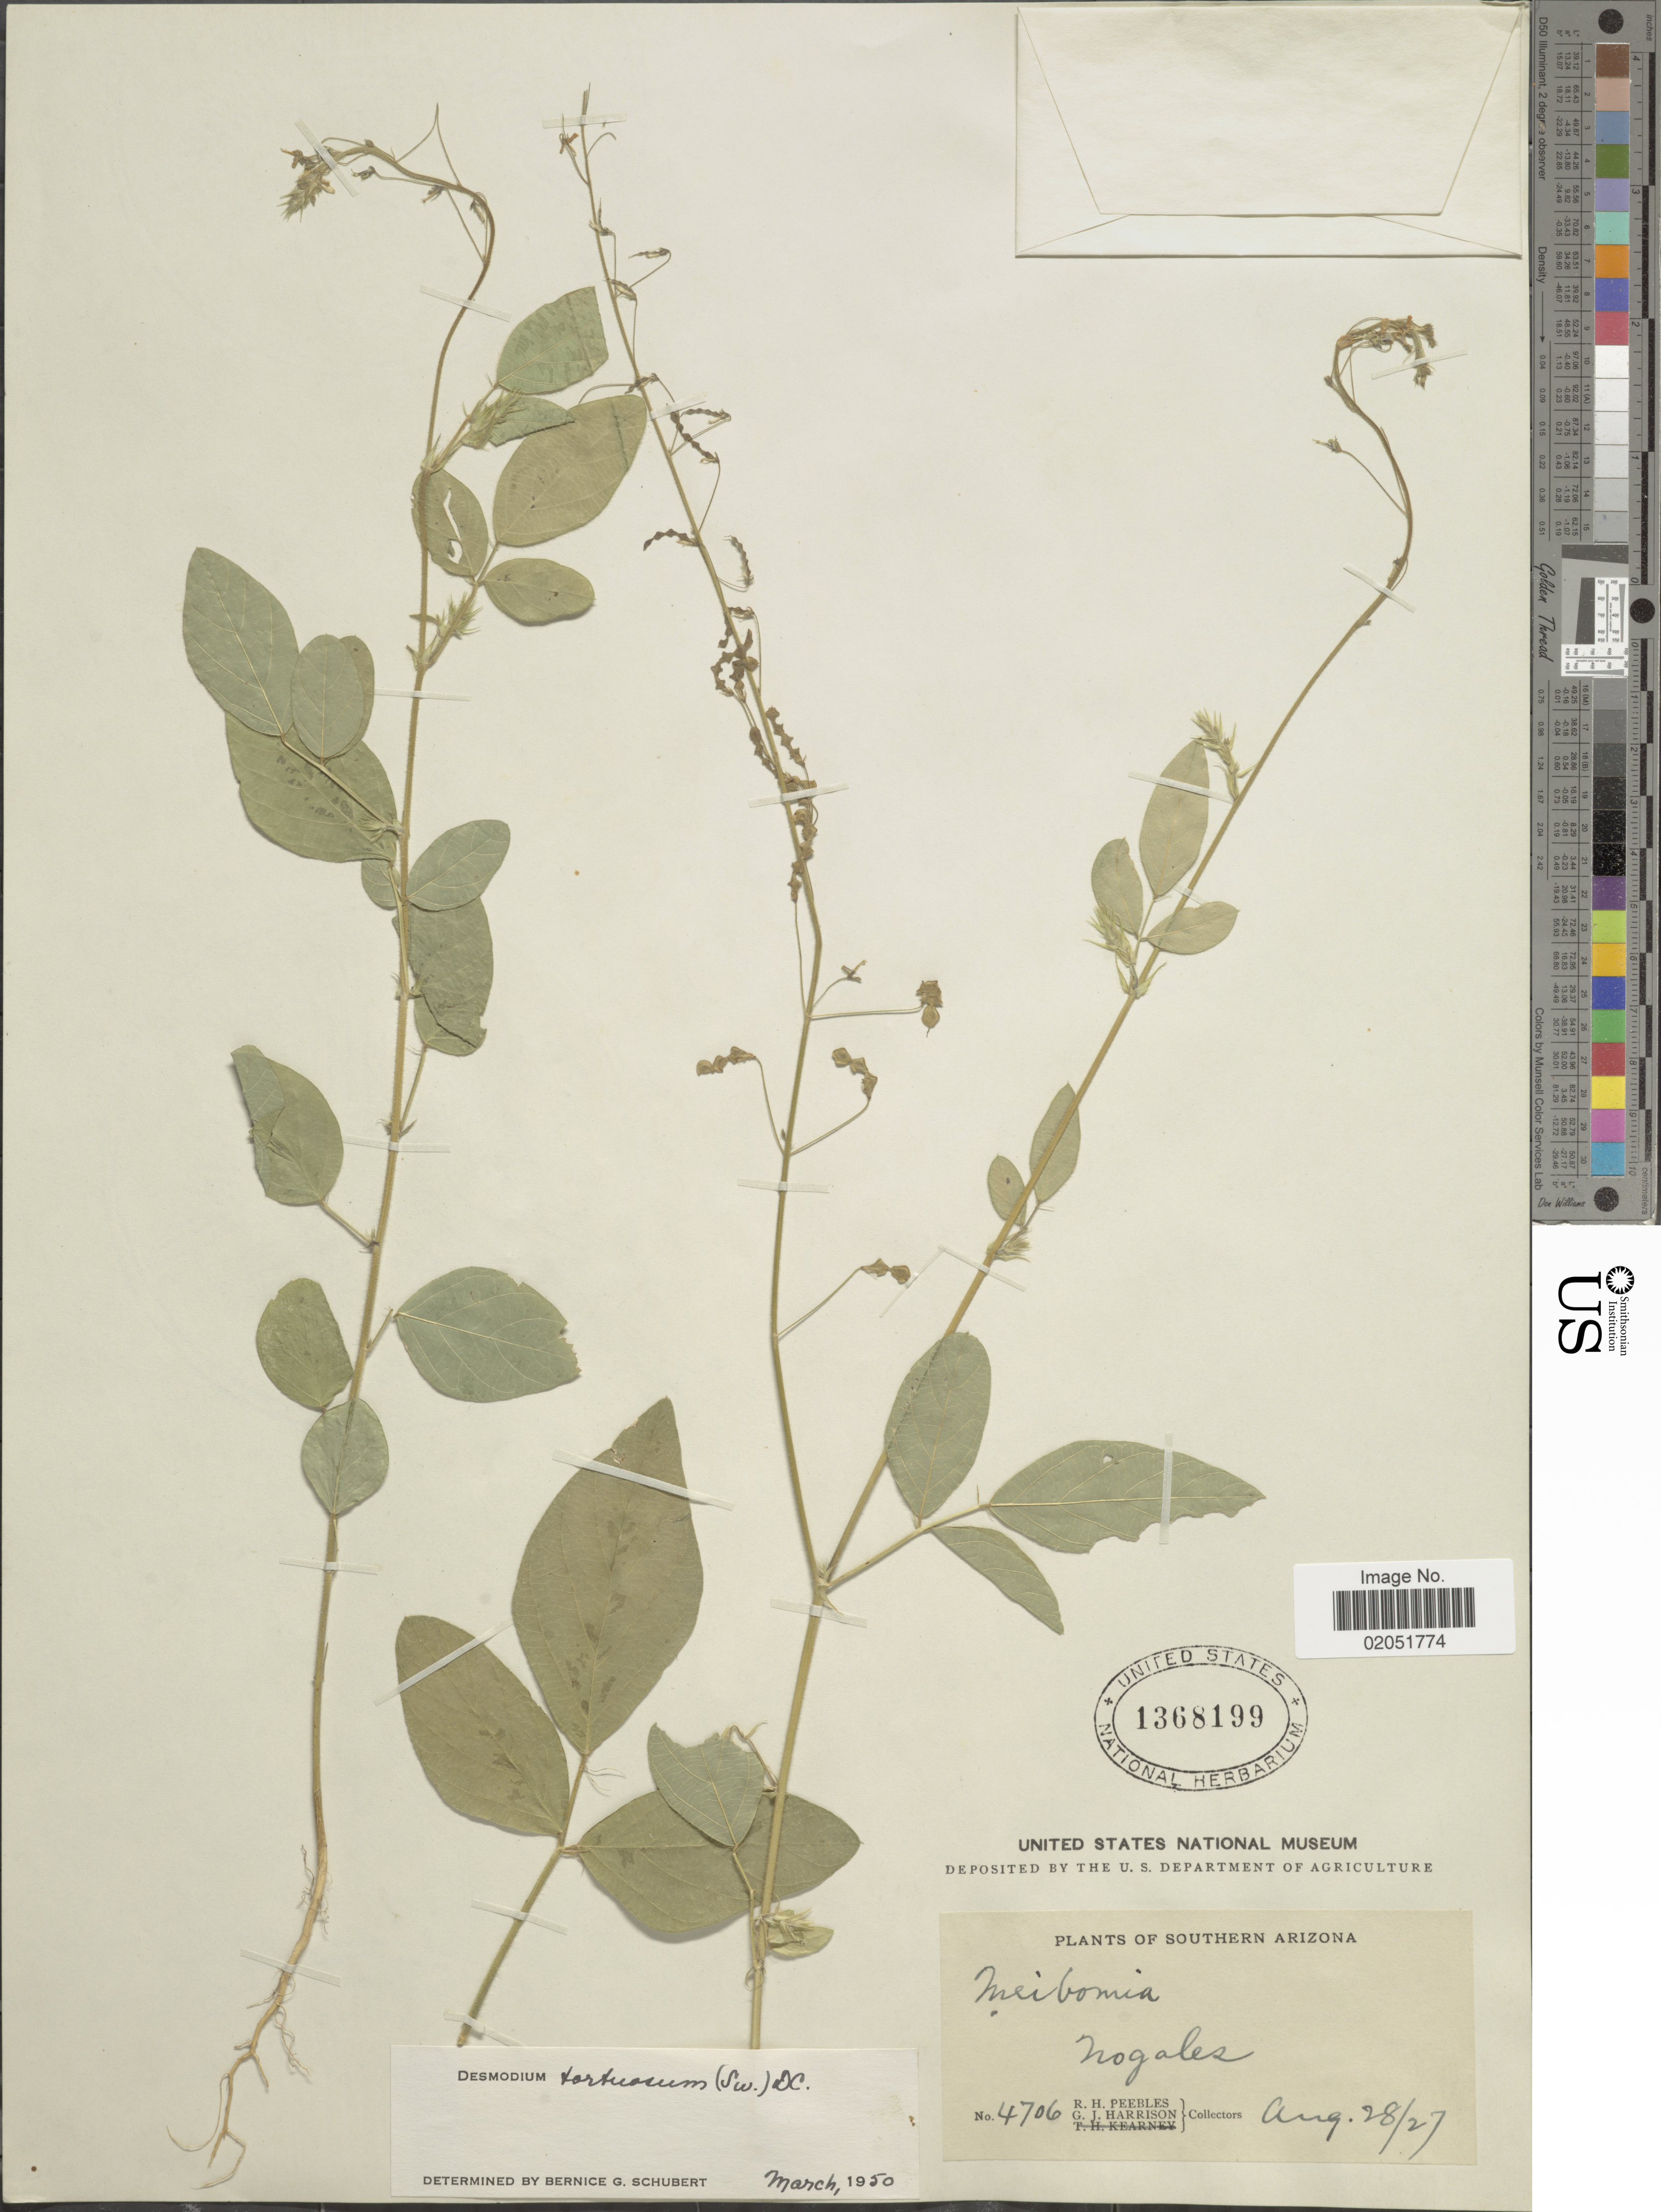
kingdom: Plantae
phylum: Tracheophyta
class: Magnoliopsida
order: Fabales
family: Fabaceae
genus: Desmodium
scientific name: Desmodium tortuosum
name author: (Sw.) DC.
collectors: R. H. Peebles & G. J. Harrison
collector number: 4706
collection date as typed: Transcribed d/m/y: 28/8/27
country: United States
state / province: Arizona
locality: Southern Arizona. Nogales.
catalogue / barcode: US 1368199